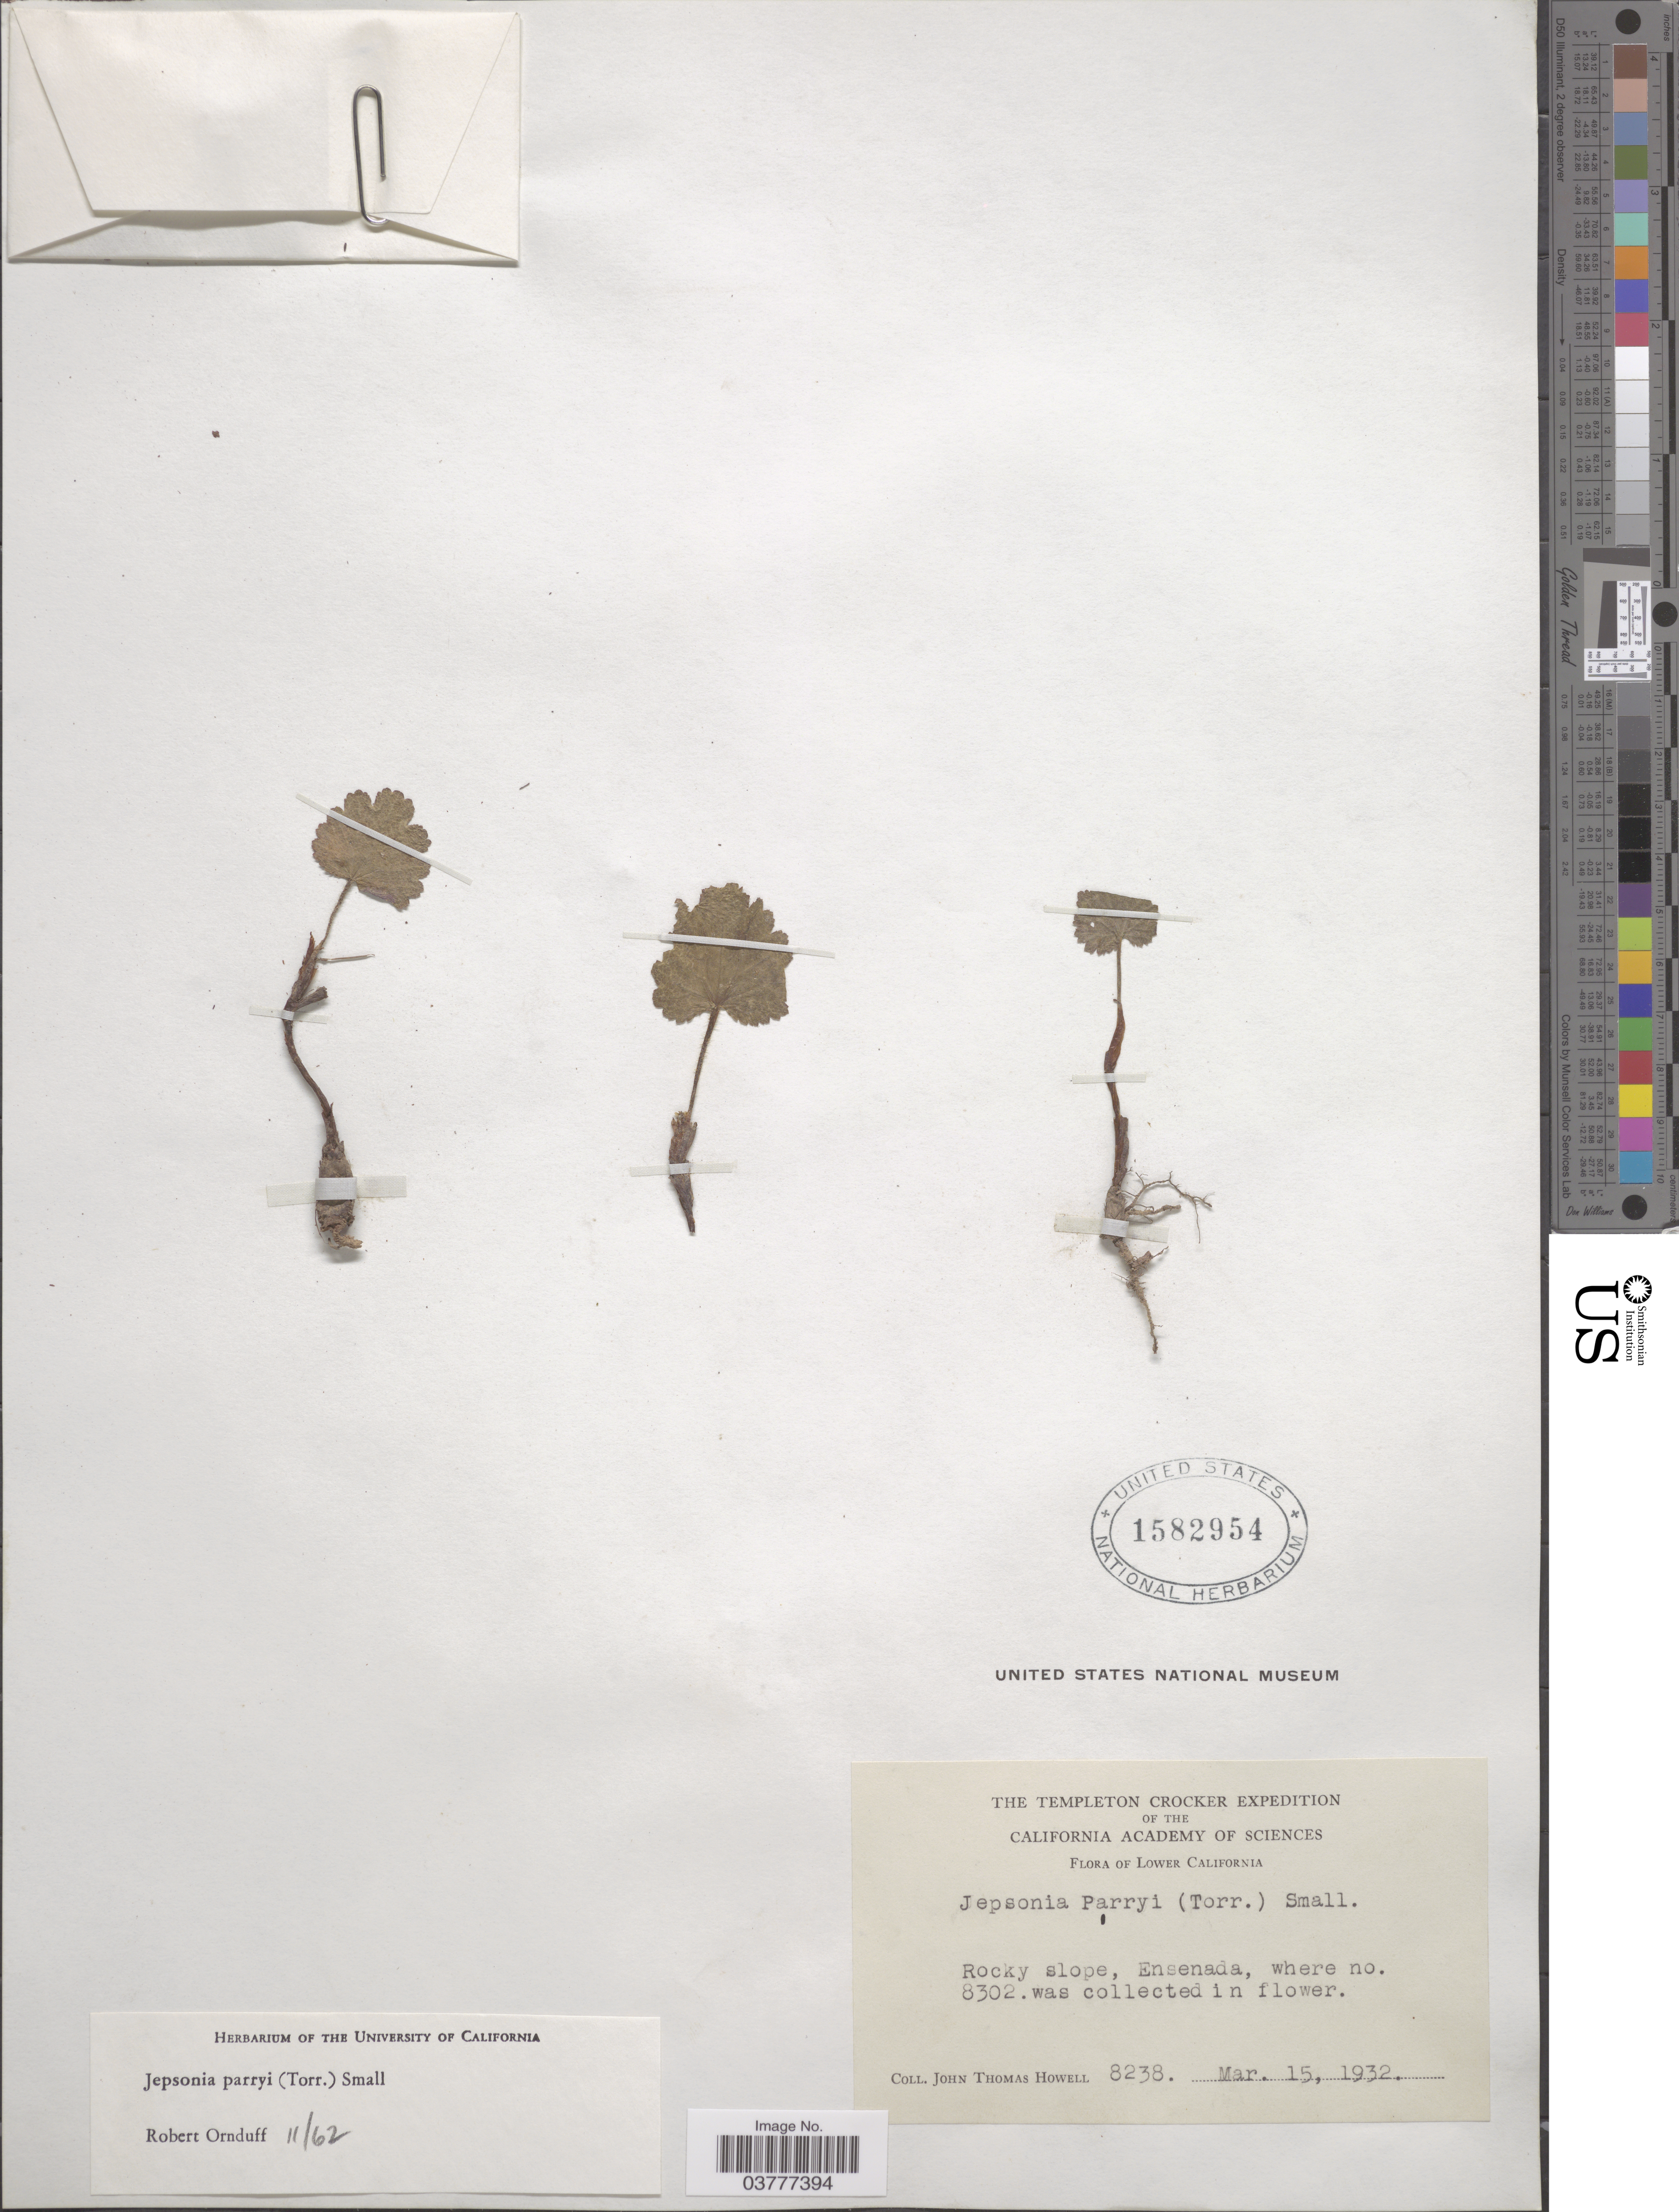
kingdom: Plantae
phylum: Tracheophyta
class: Magnoliopsida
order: Saxifragales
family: Saxifragaceae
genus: Jepsonia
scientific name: Jepsonia parryi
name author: (Torr.) Small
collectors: J. T. Howell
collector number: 8238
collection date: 1932-03-15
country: Mexico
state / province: Baja California Norte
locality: Lower California. Rocky slope, Ensenada, where no. 8302.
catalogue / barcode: US 1582954